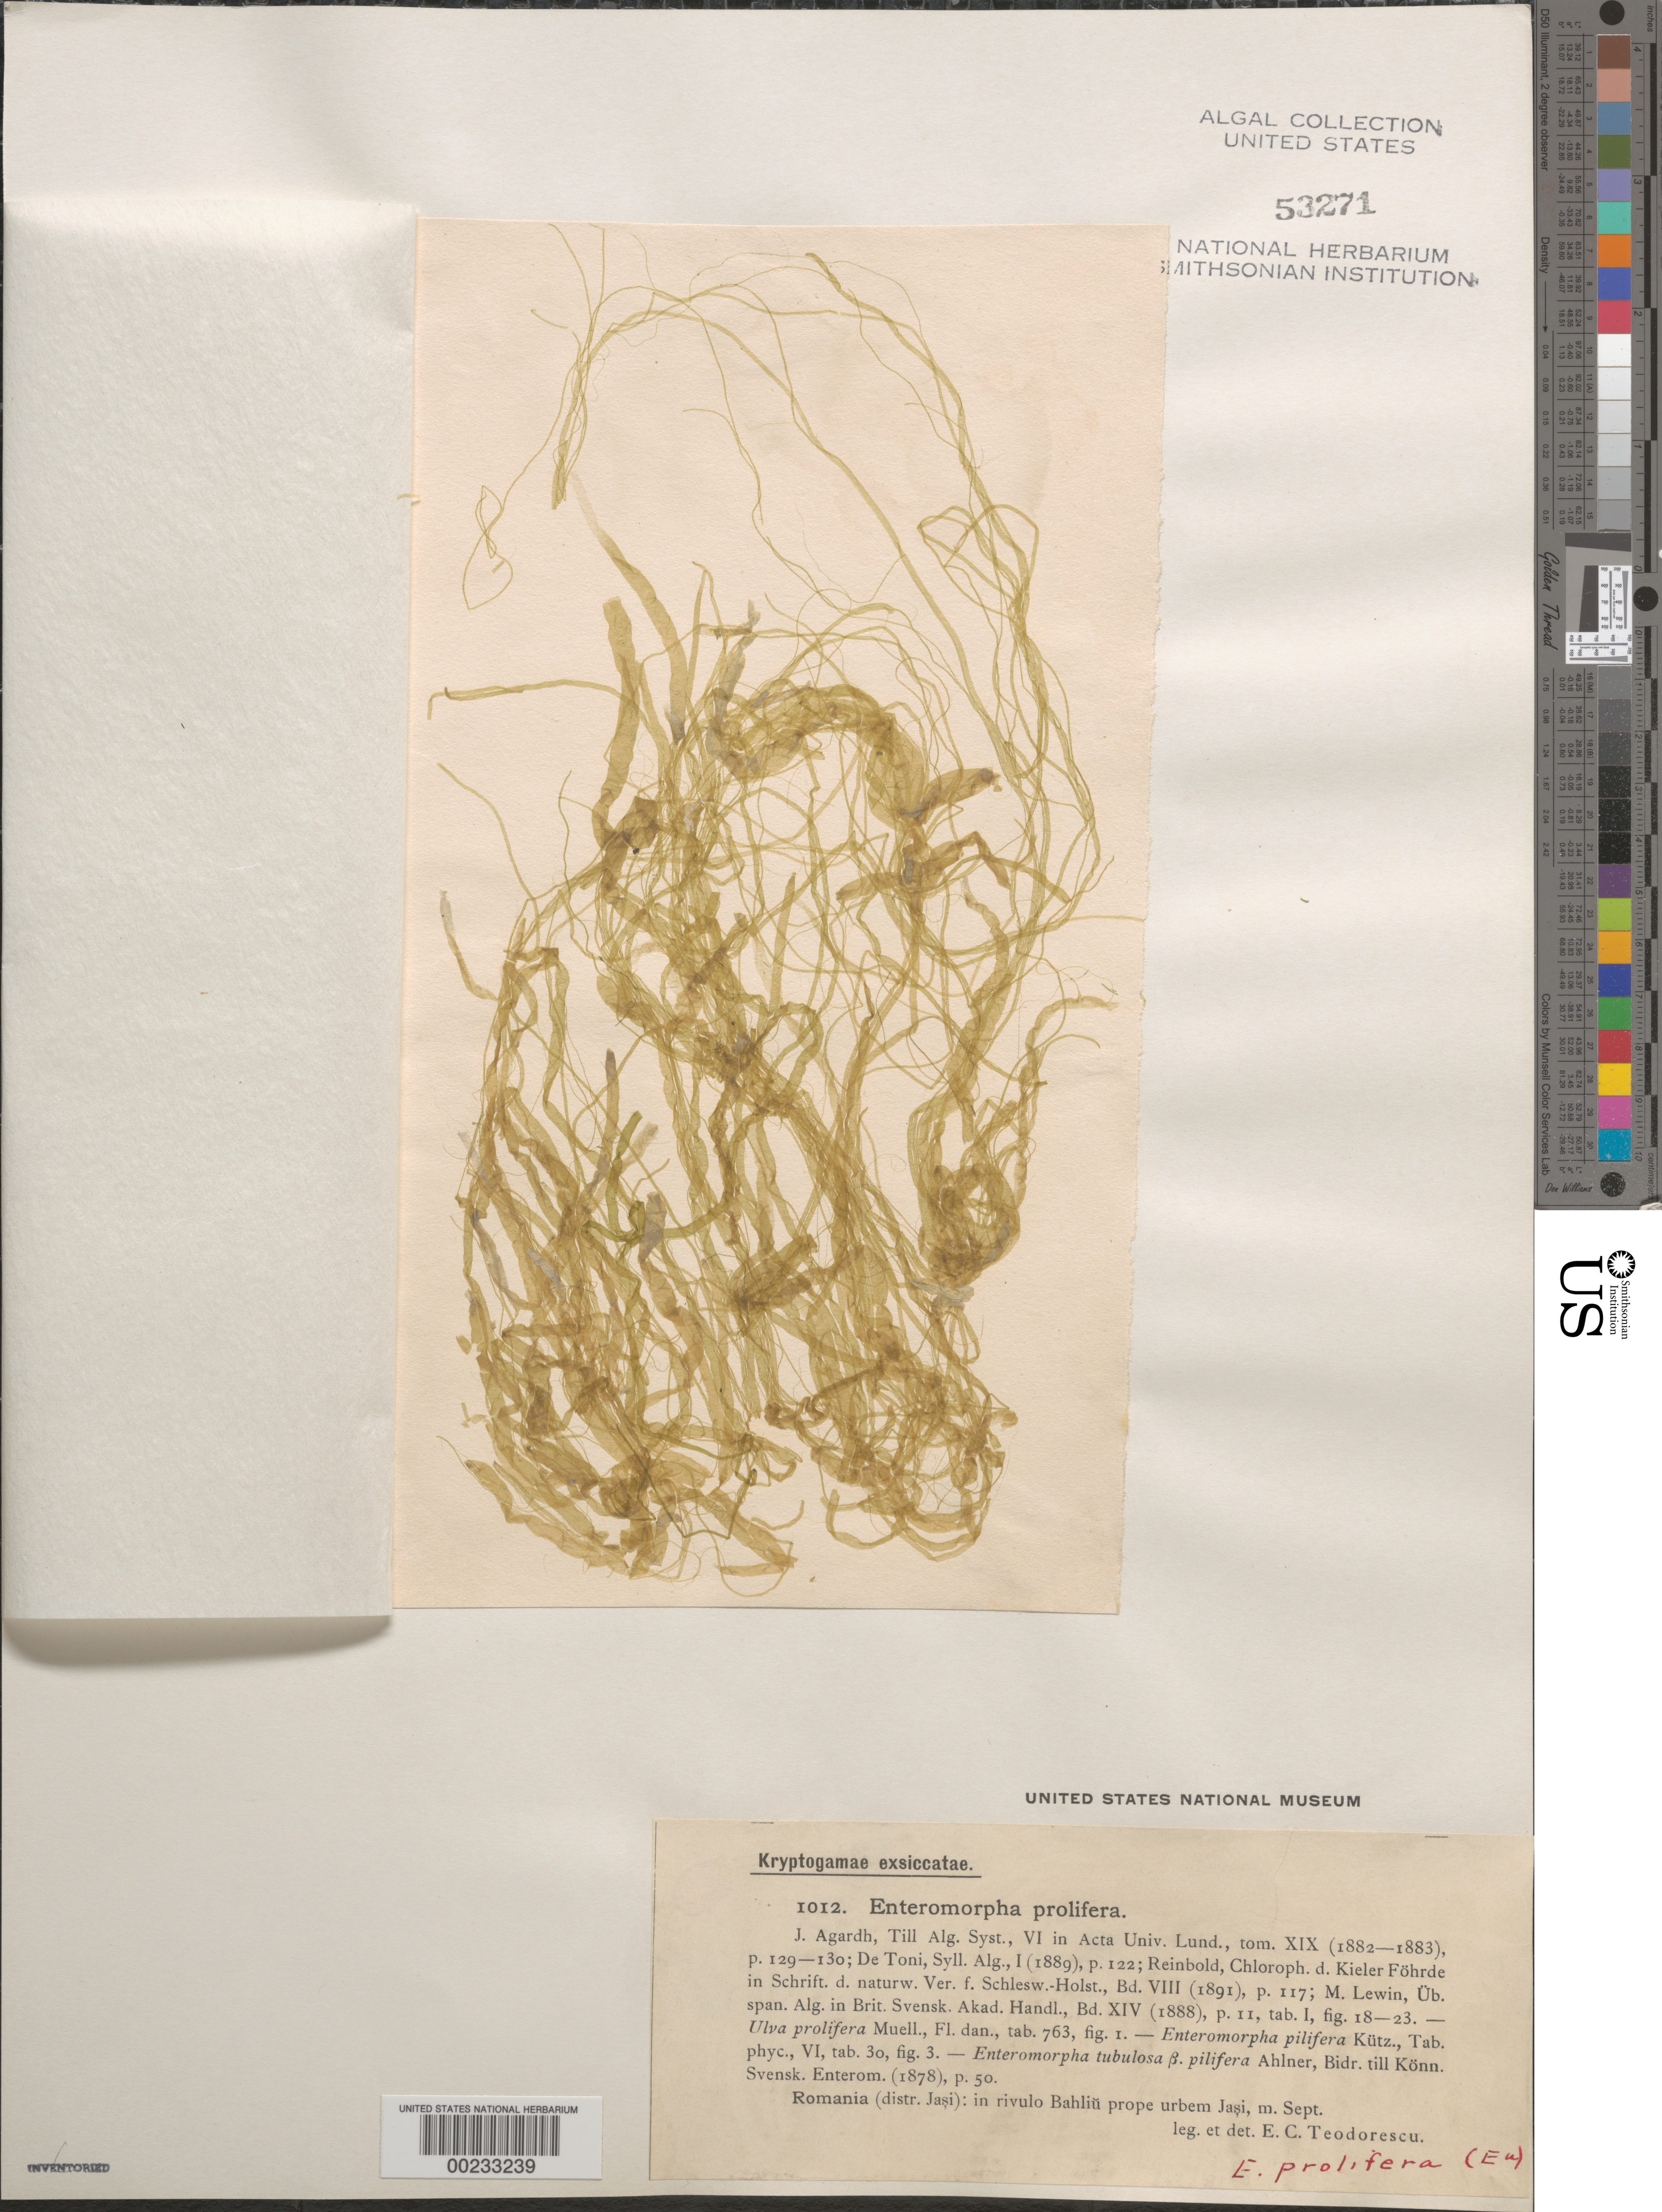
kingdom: Plantae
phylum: Chlorophyta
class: Ulvophyceae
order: Ulvales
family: Ulvaceae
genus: Ulva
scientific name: Ulva prolifera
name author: O.F. Müller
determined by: Algae name updating Project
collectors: E. Teodorescu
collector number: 1012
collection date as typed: Sep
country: Romania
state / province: Iasi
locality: Bahliu stream near iasi (jasi)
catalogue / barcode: US 53271